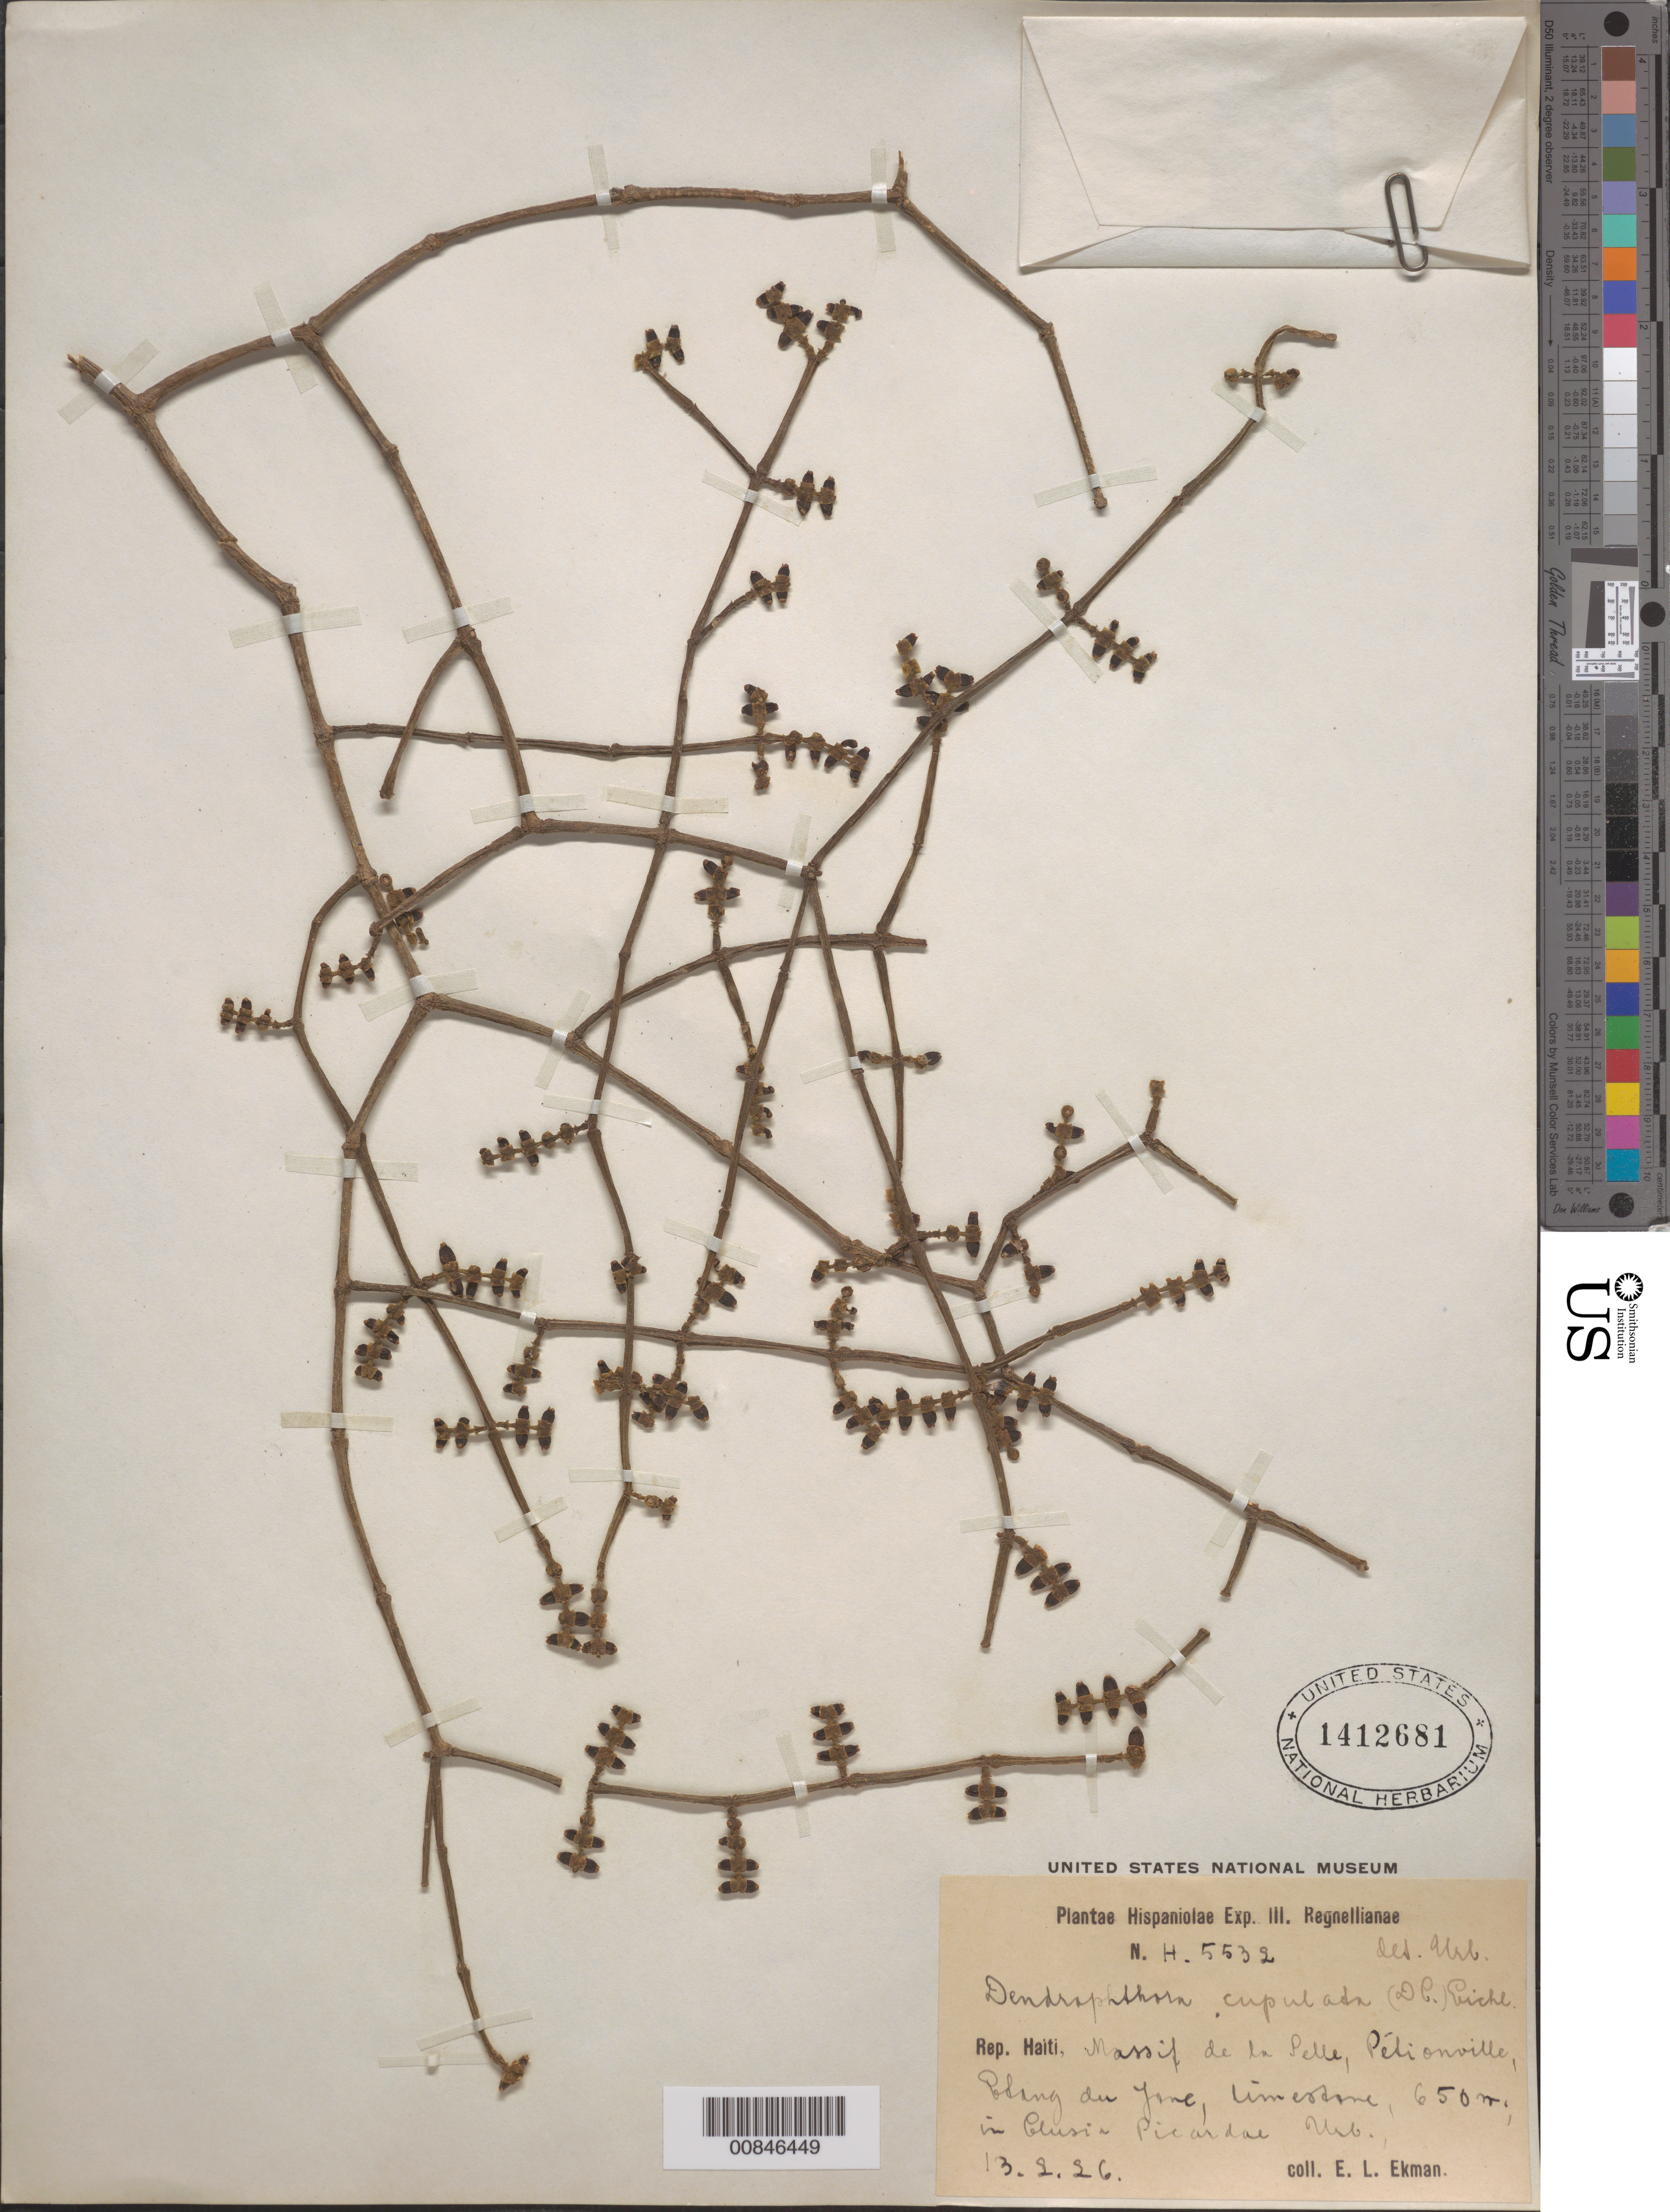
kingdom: Plantae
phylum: Tracheophyta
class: Magnoliopsida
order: Santalales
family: Viscaceae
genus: Dendrophthora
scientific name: Dendrophthora cupulata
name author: (DC.) Eichler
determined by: Urban, Ignatz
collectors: E. L. Ekman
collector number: H 5532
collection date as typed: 13 Feb 1926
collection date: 1926-02-13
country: Haiti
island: Hispaniola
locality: Massif de la Selle, Pétionville, Etang du Jonc.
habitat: In Clusia picardae Urb. Limestone.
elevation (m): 650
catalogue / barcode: US 1412681